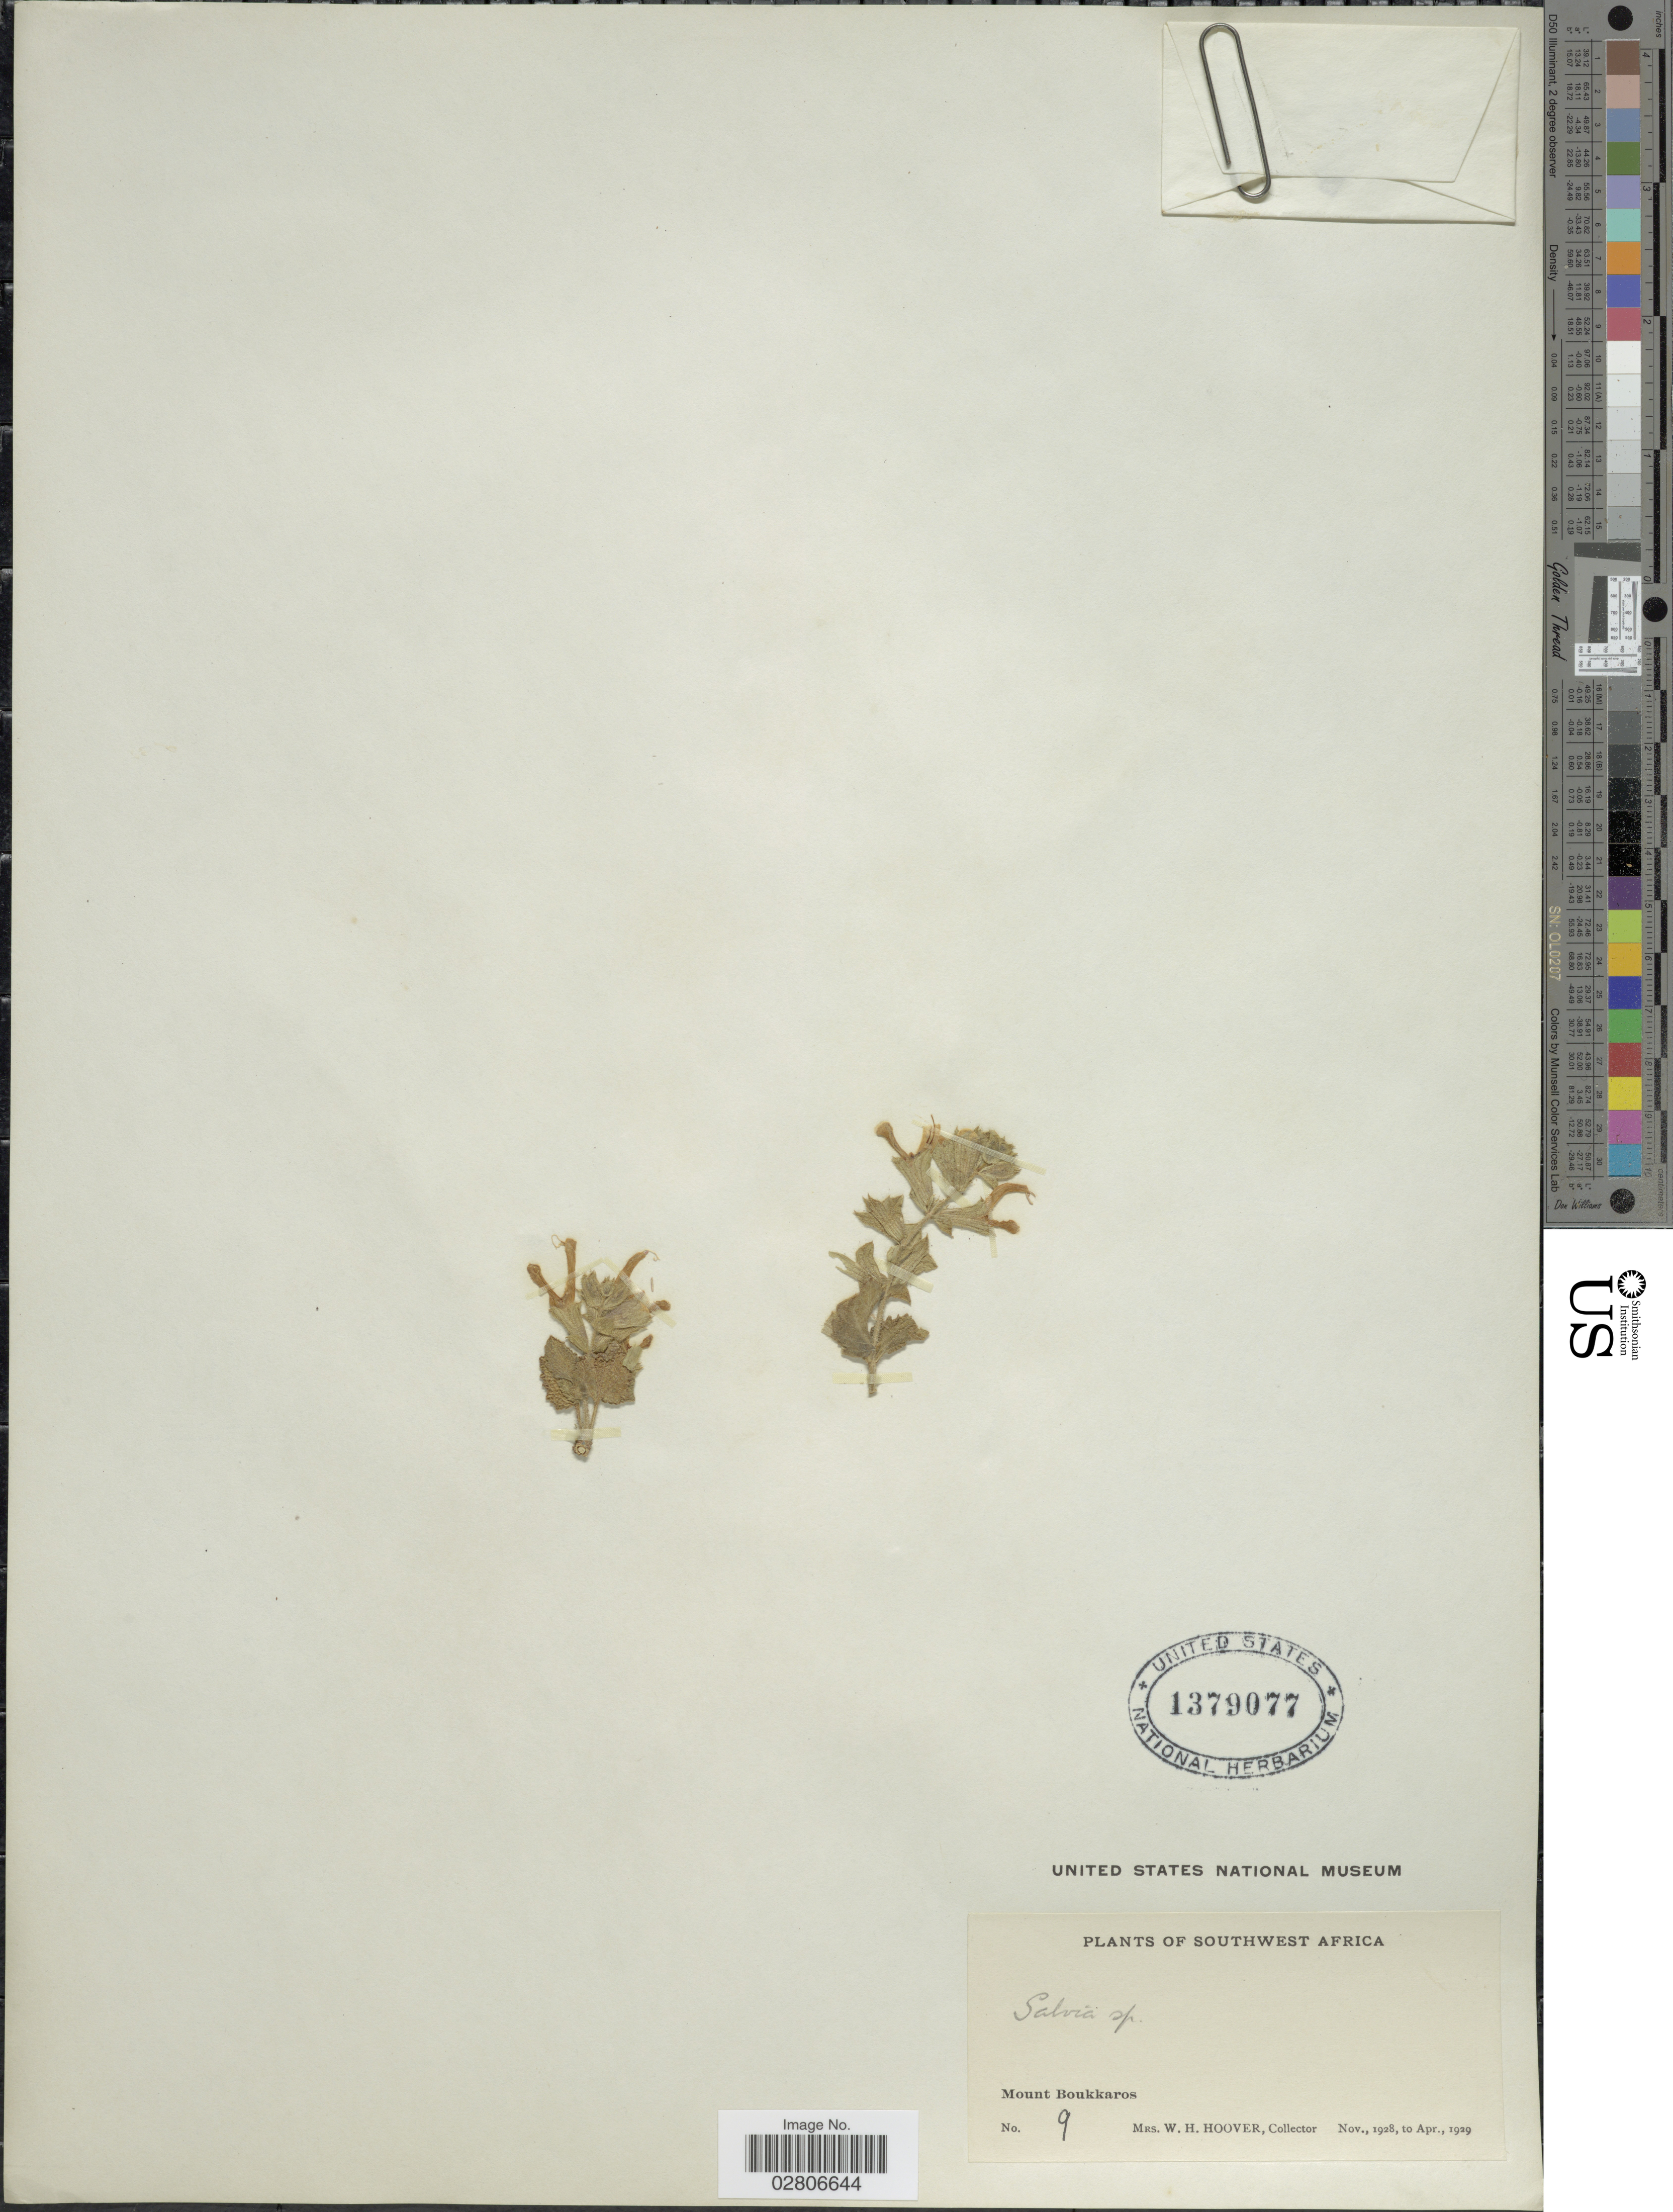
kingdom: Plantae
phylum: Tracheophyta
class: Magnoliopsida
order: Lamiales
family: Lamiaceae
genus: Salvia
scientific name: Salvia sp.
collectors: W. H. Hoover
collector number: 9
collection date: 1928-11/1929-04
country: Namibia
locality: Southwest Africa, Mount Boukkaros.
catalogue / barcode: US 1379077